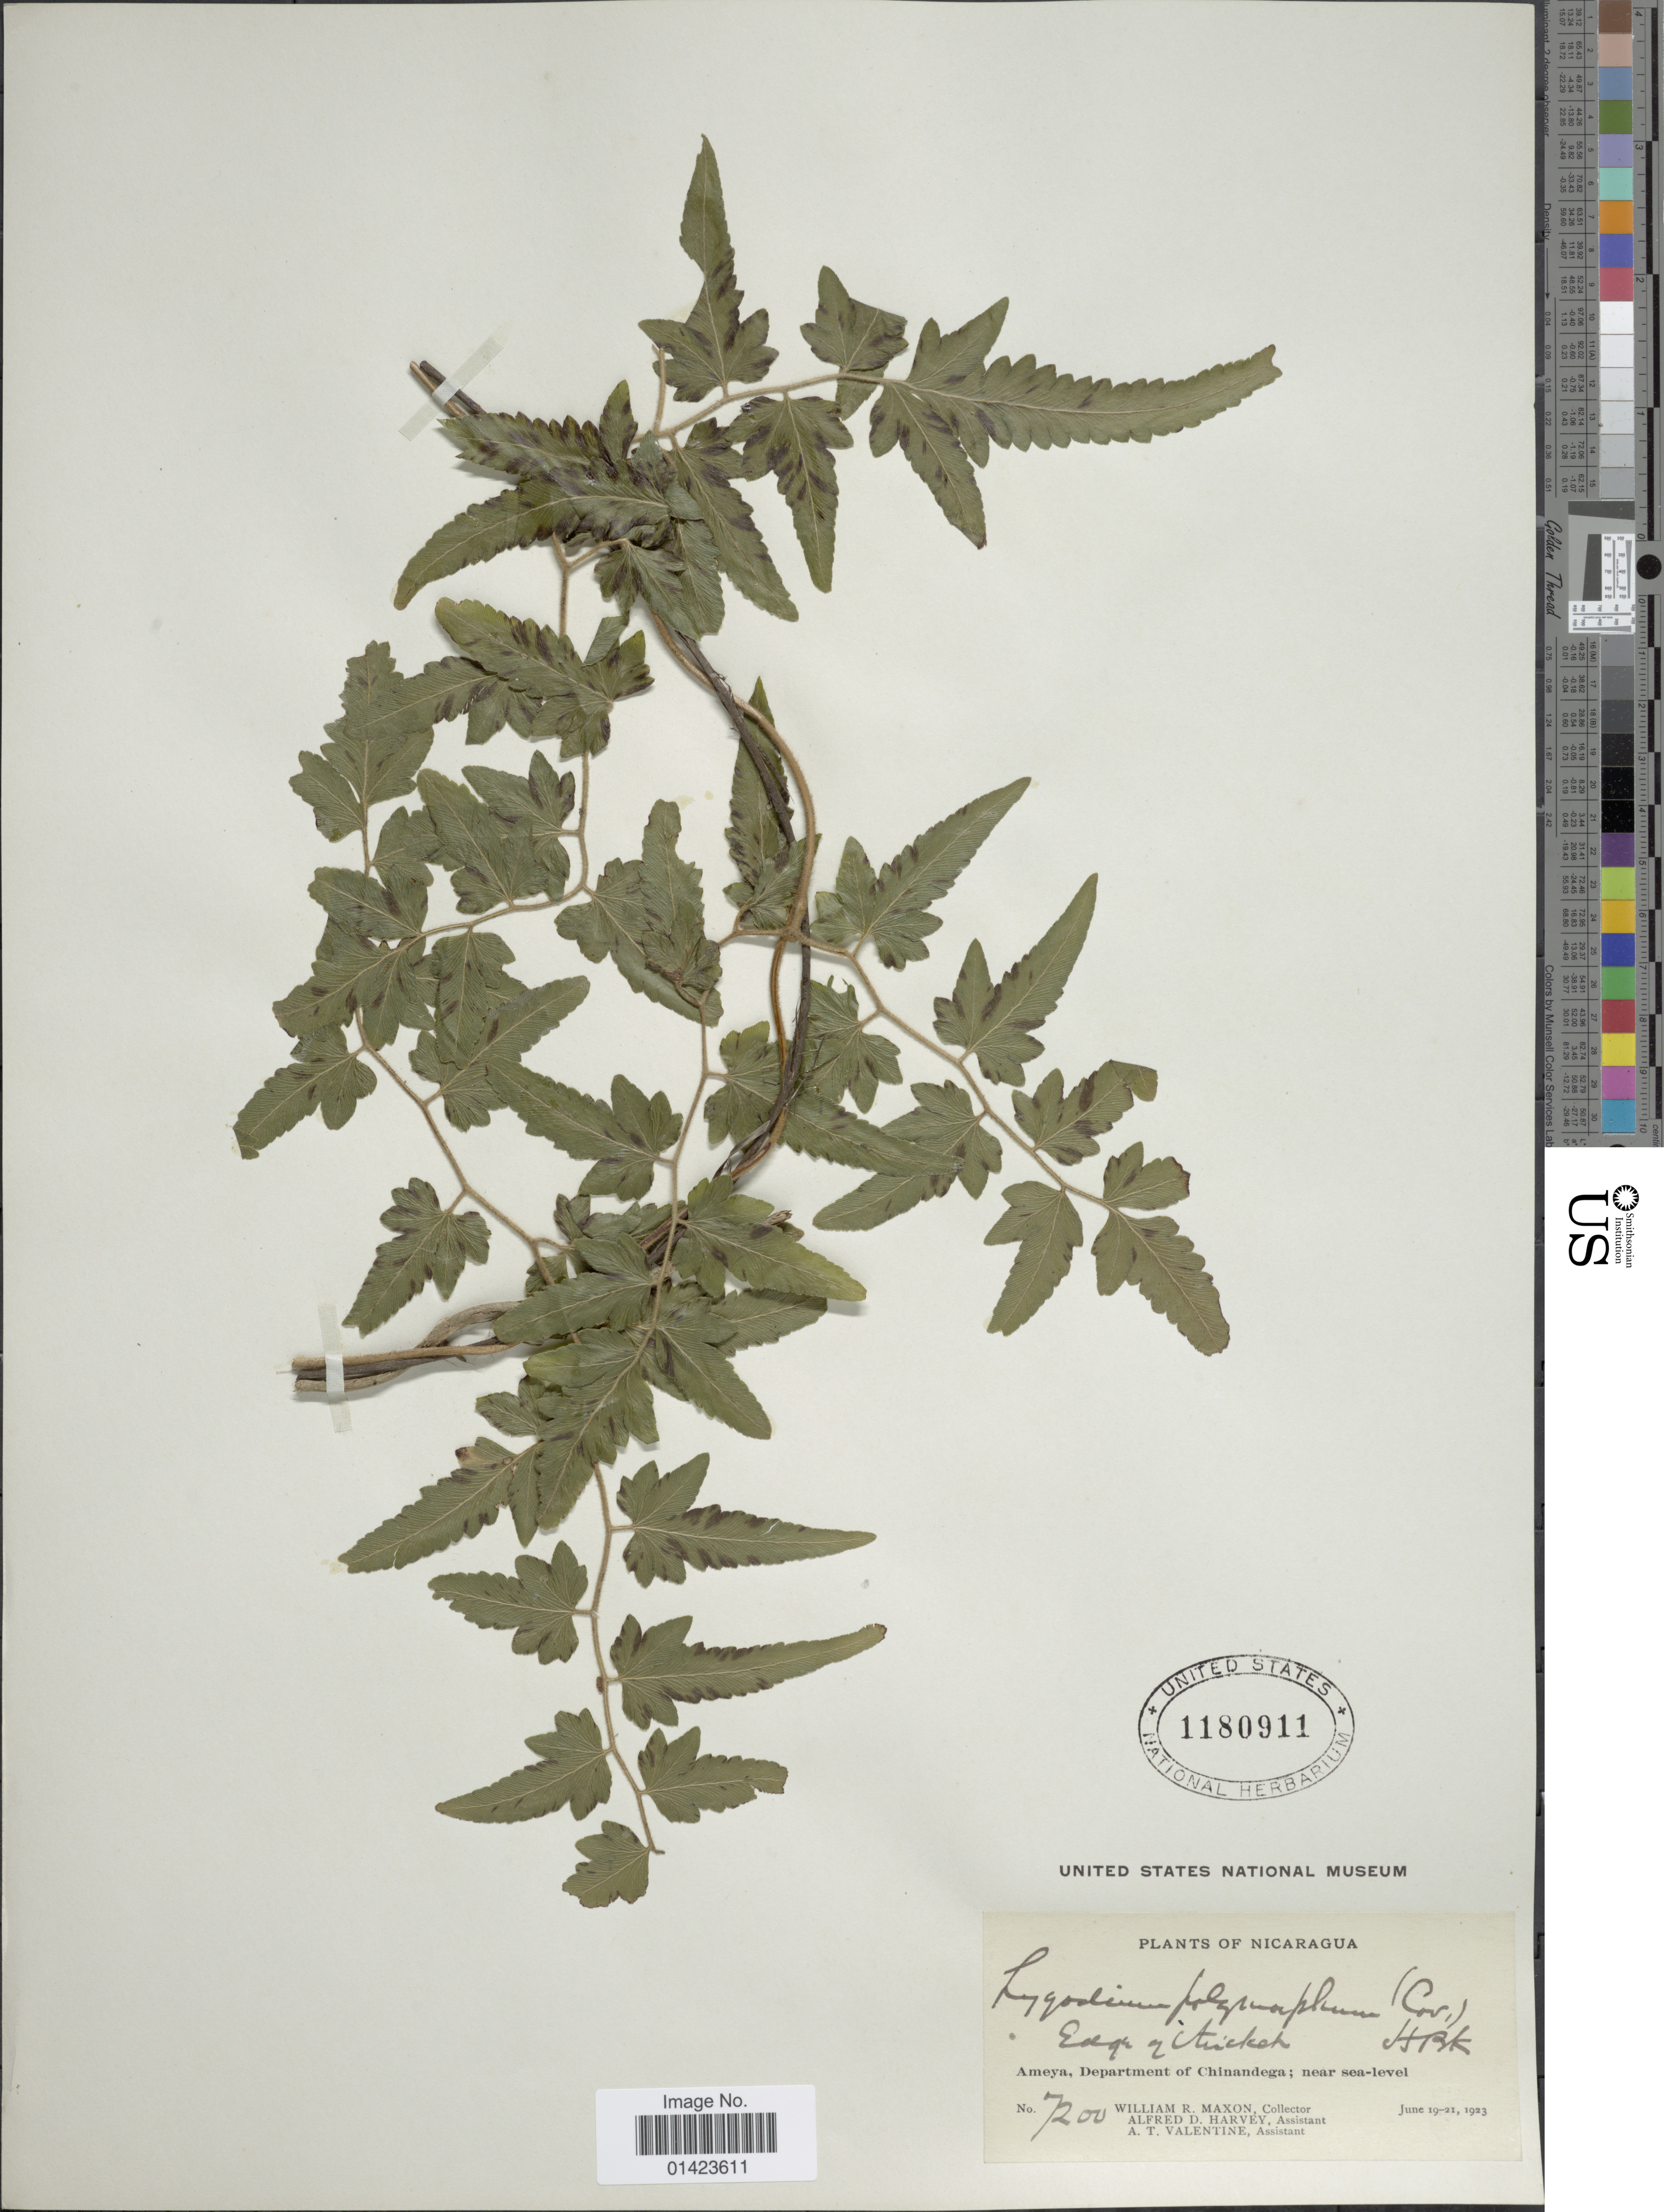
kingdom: Plantae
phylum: Tracheophyta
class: Polypodiopsida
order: Schizaeales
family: Lygodiaceae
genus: Lygodium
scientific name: Lygodium venustum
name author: Sw.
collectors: W. R. Maxon, A. D. Harvey & A. Valentine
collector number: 7200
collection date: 1923-06-19/1923-06-21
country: Nicaragua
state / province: Chinandega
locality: Ameya, Department of Chnandega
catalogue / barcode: US 1180911